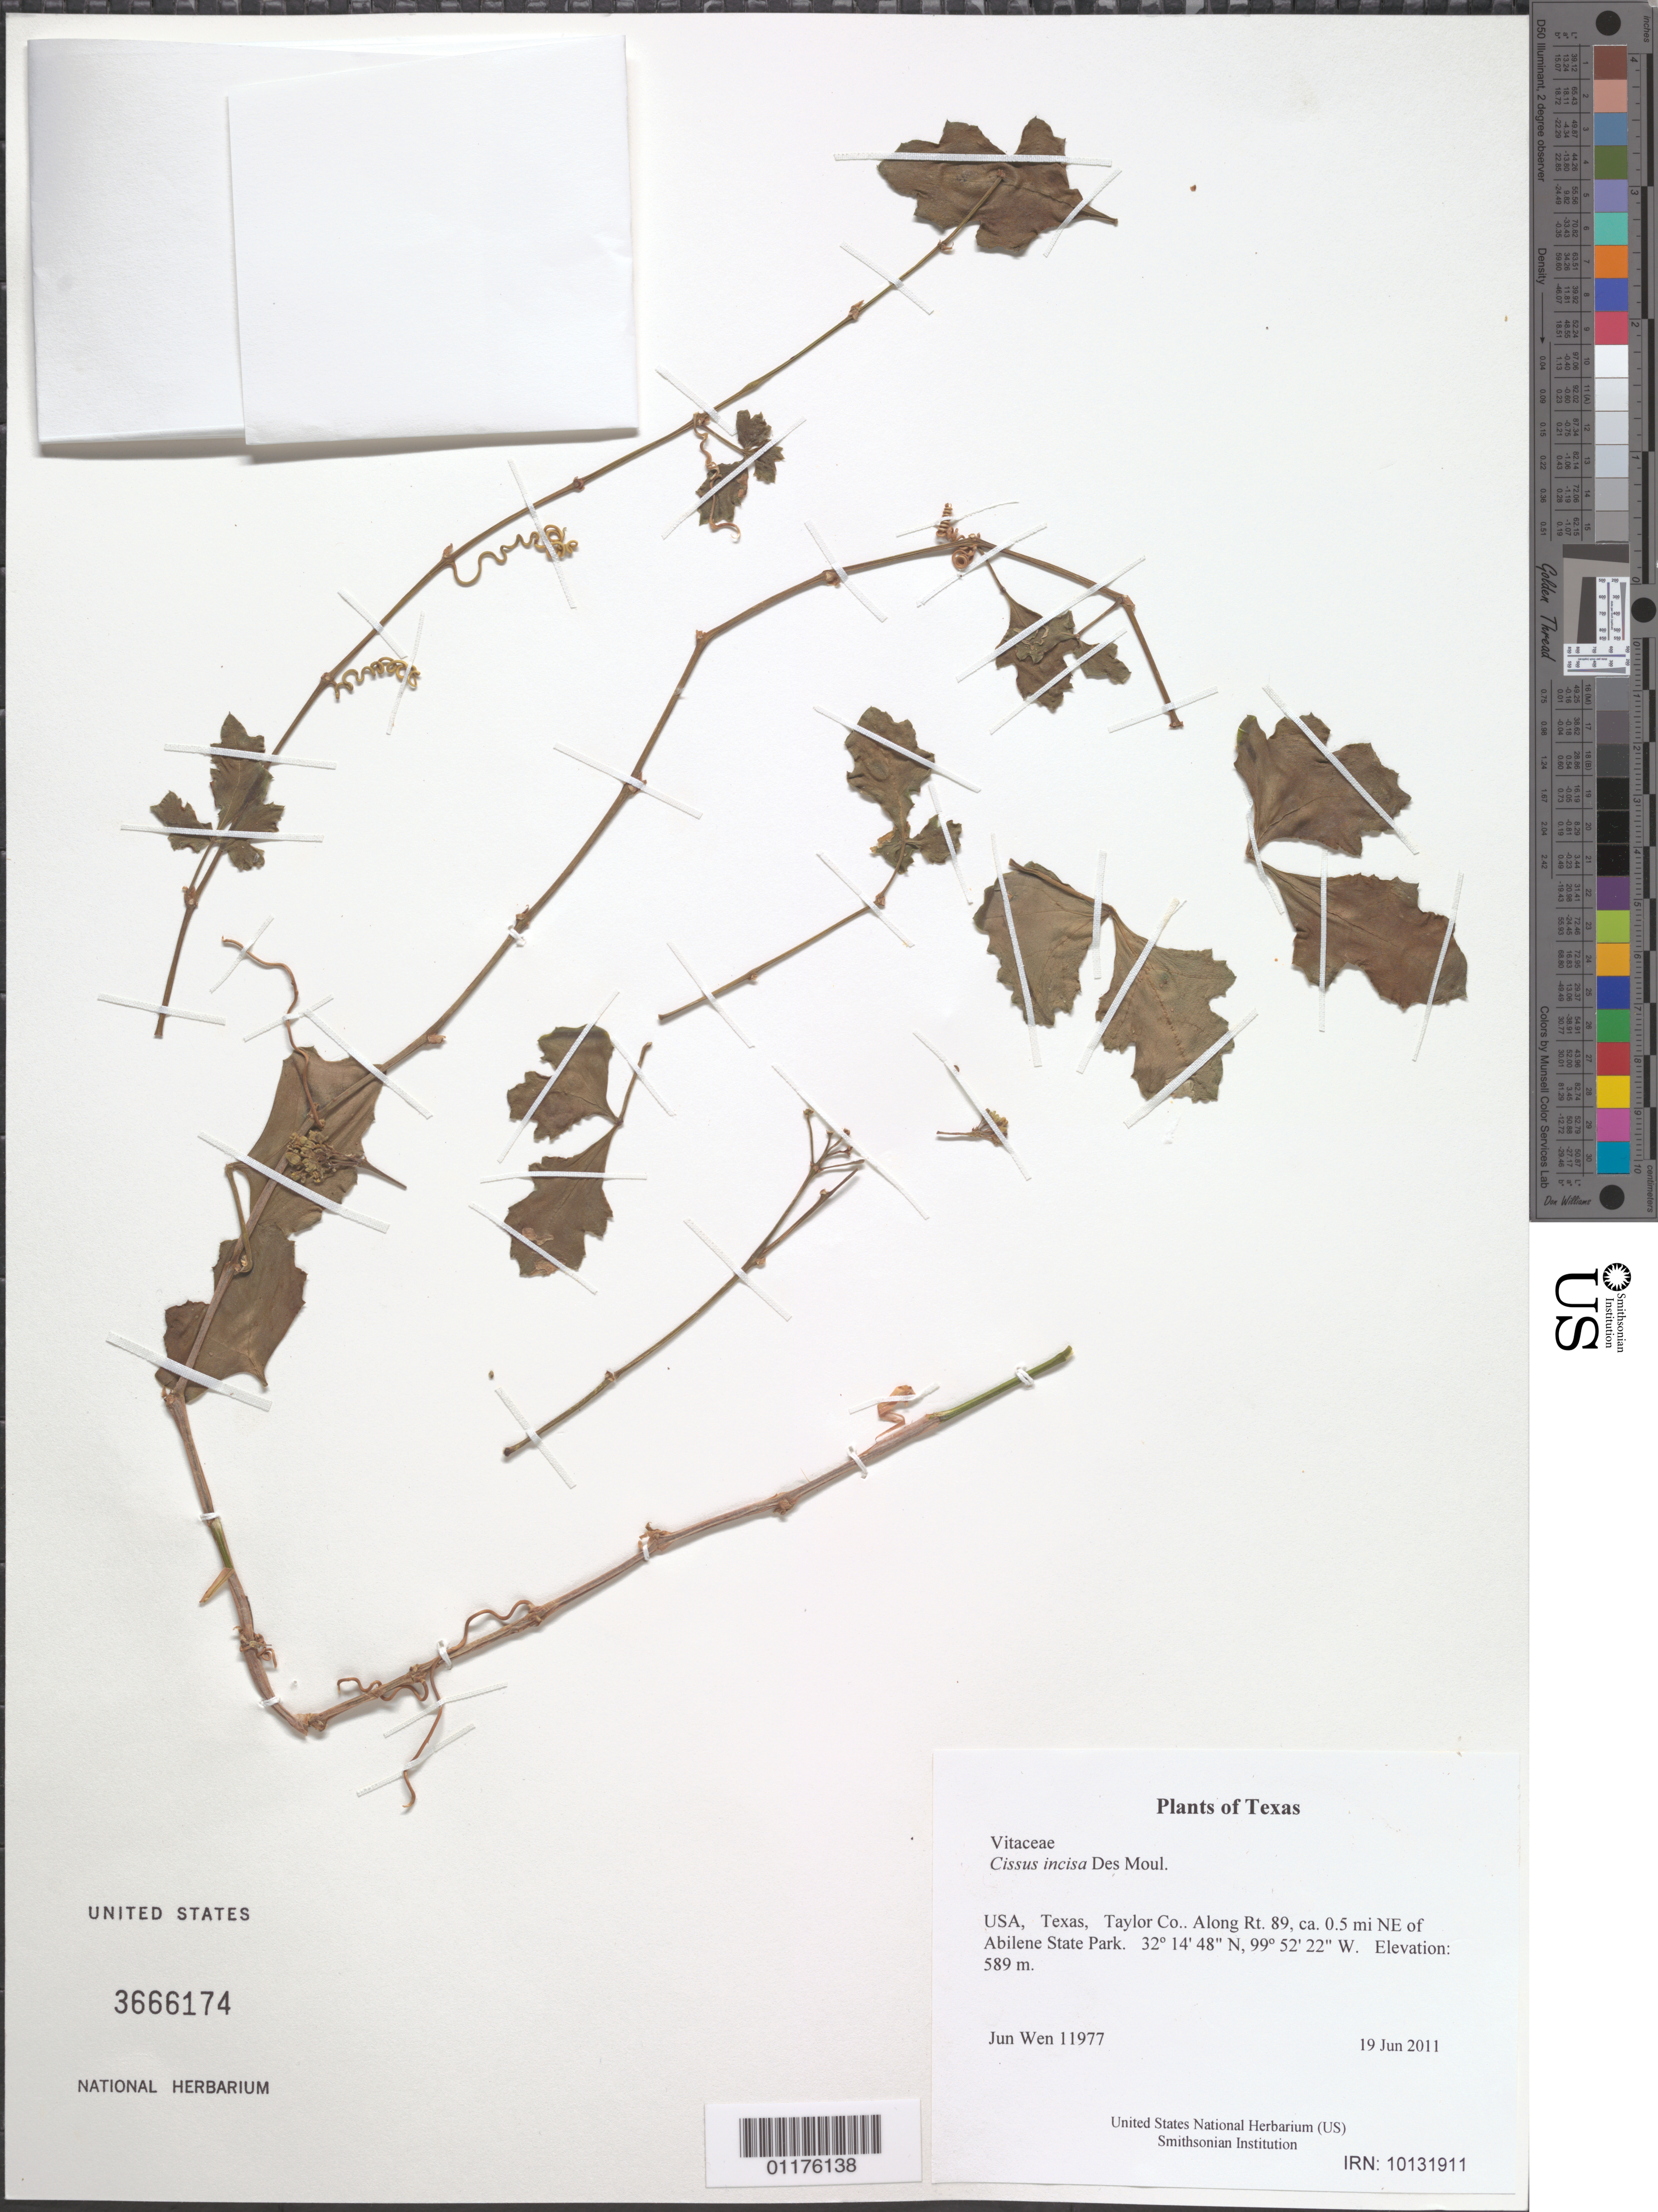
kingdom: Plantae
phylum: Tracheophyta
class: Magnoliopsida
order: Vitales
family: Vitaceae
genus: Cissus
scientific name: Cissus incisa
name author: Des Moul.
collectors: J. Wen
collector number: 11977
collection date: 2011-06-19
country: United States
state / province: Texas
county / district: Taylor Co.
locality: Along Rt. 89, ca. 0.5 mi NE of Abilene State Park.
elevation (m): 589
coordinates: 32 14.791 N, 99 52.370 W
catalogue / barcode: US 3666174